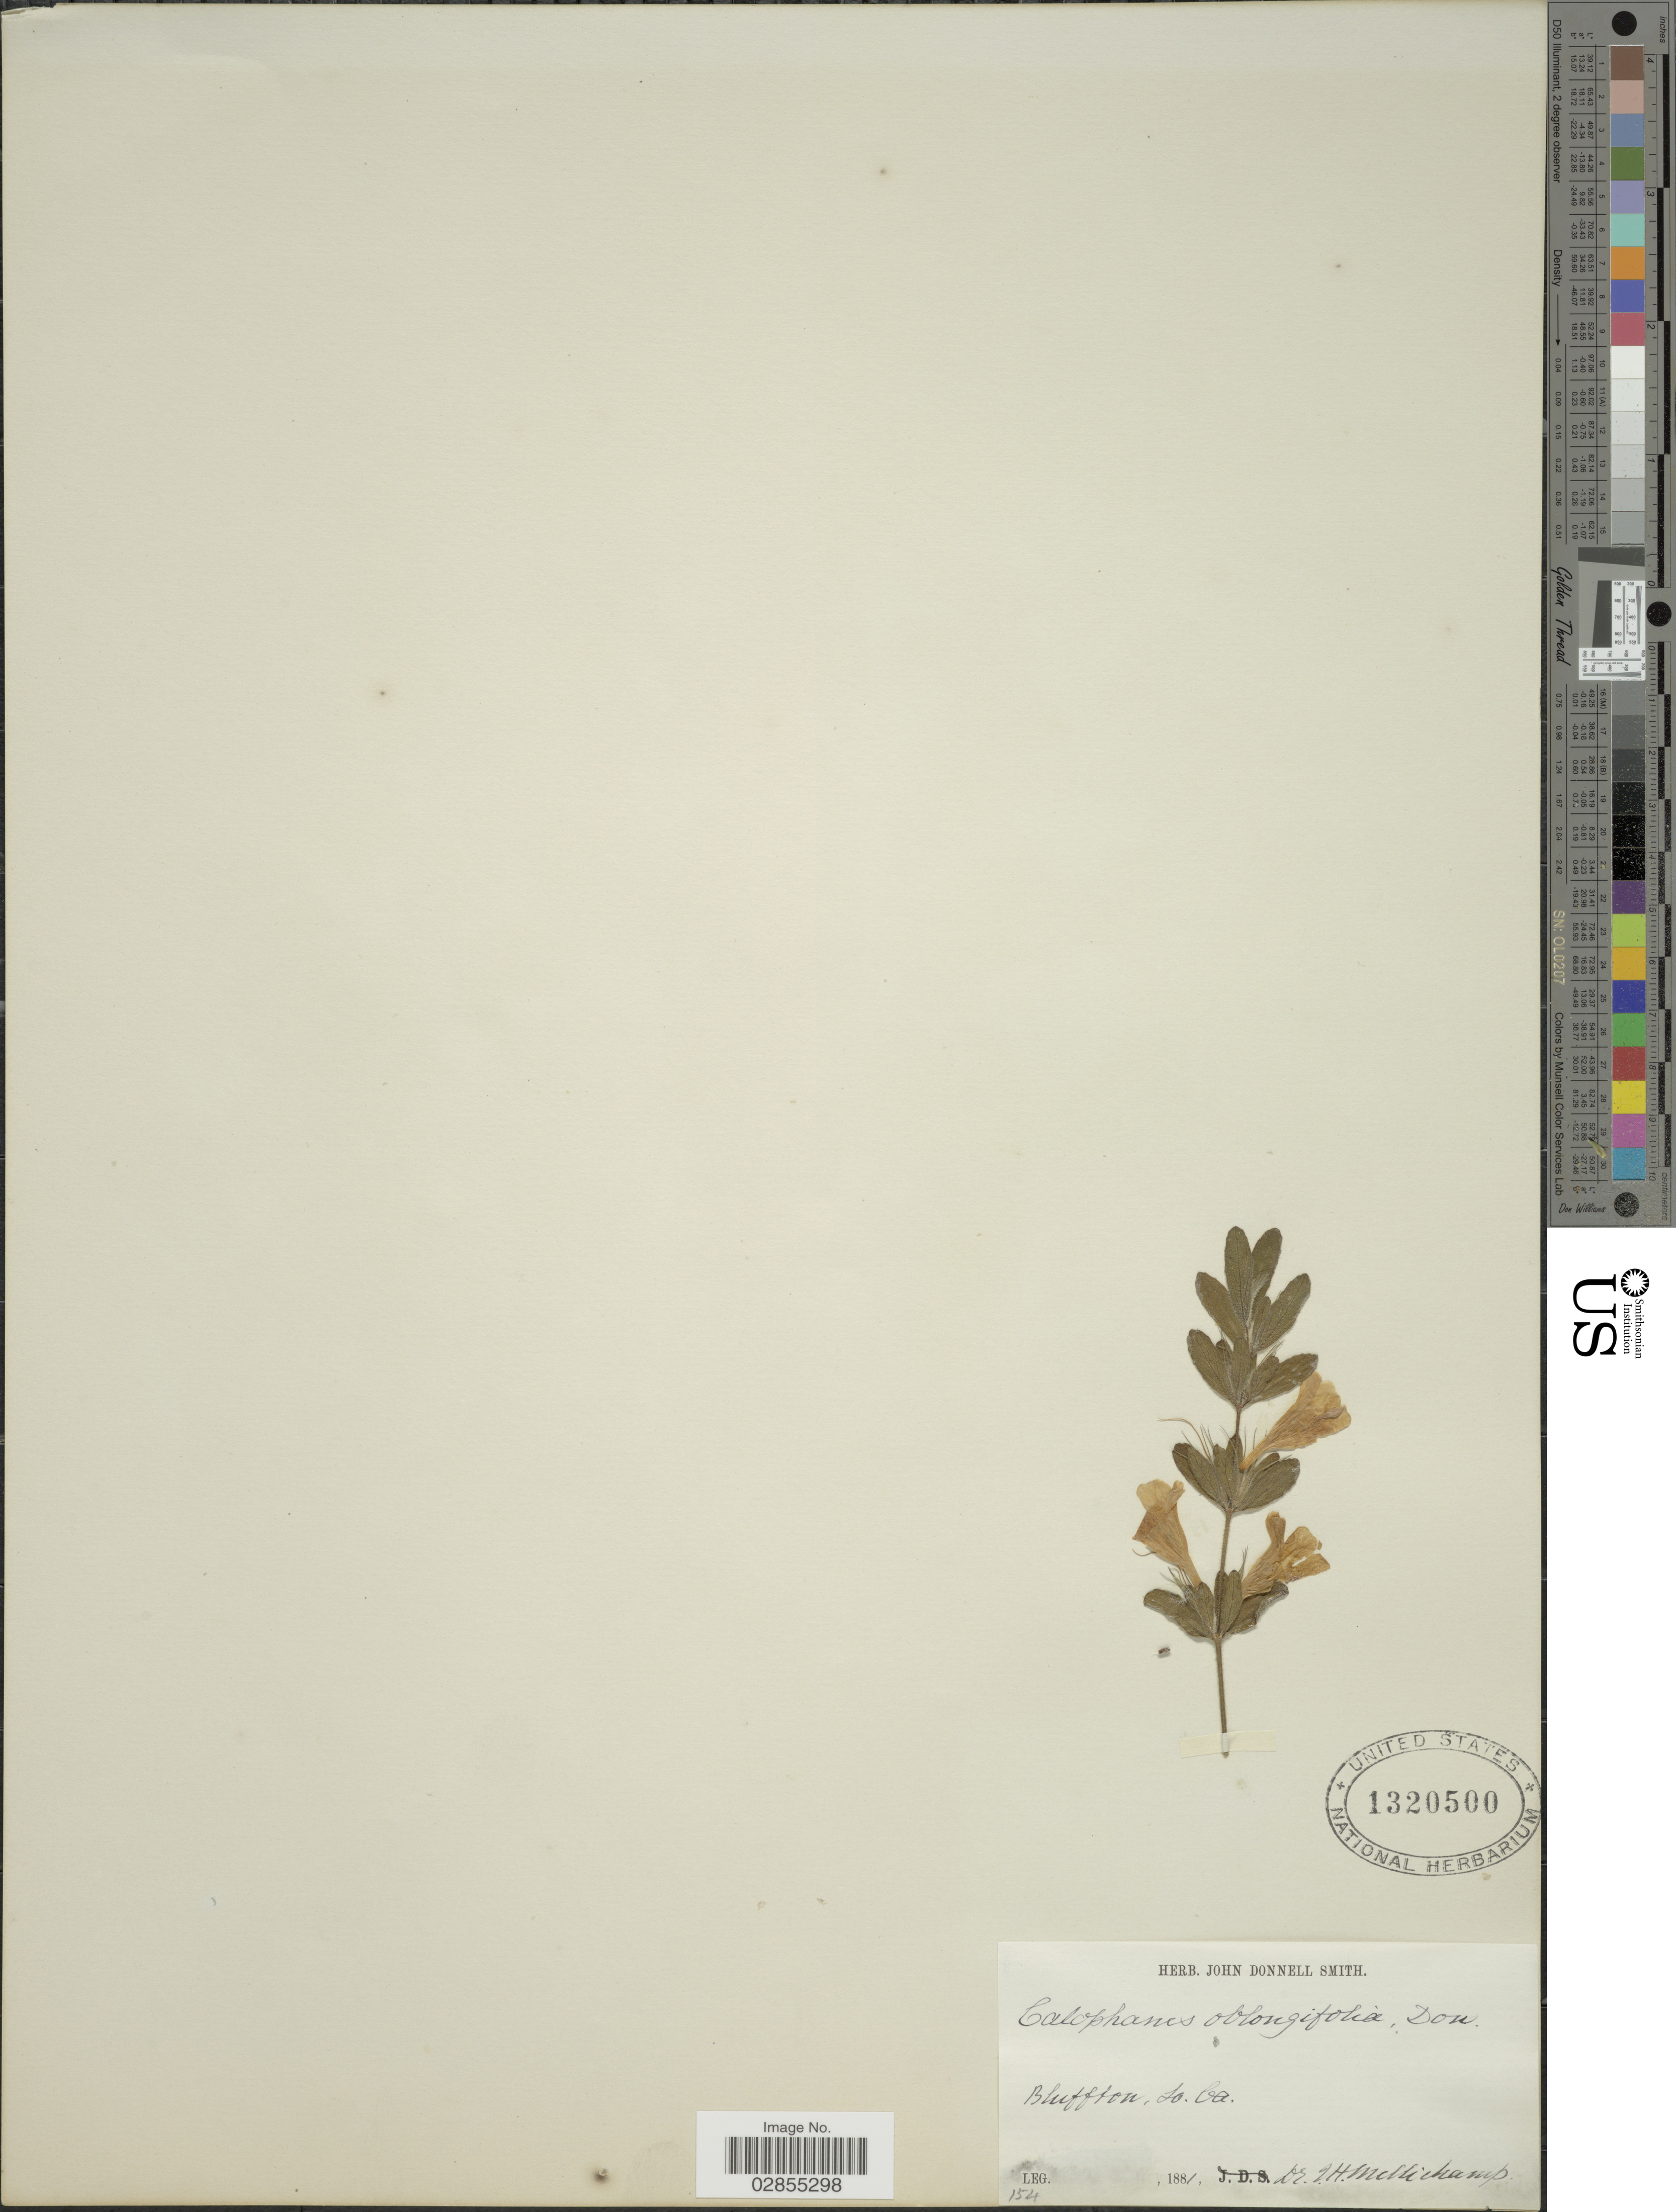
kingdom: Plantae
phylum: Tracheophyta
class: Magnoliopsida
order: Lamiales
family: Acanthaceae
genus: Dyschoriste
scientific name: Dyschoriste oblongifolia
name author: (Michx.) Kuntze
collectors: J. H. Mellichamp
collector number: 154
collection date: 1881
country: United States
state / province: South Carolina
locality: Bluffton. So. Ca.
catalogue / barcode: US 1320500